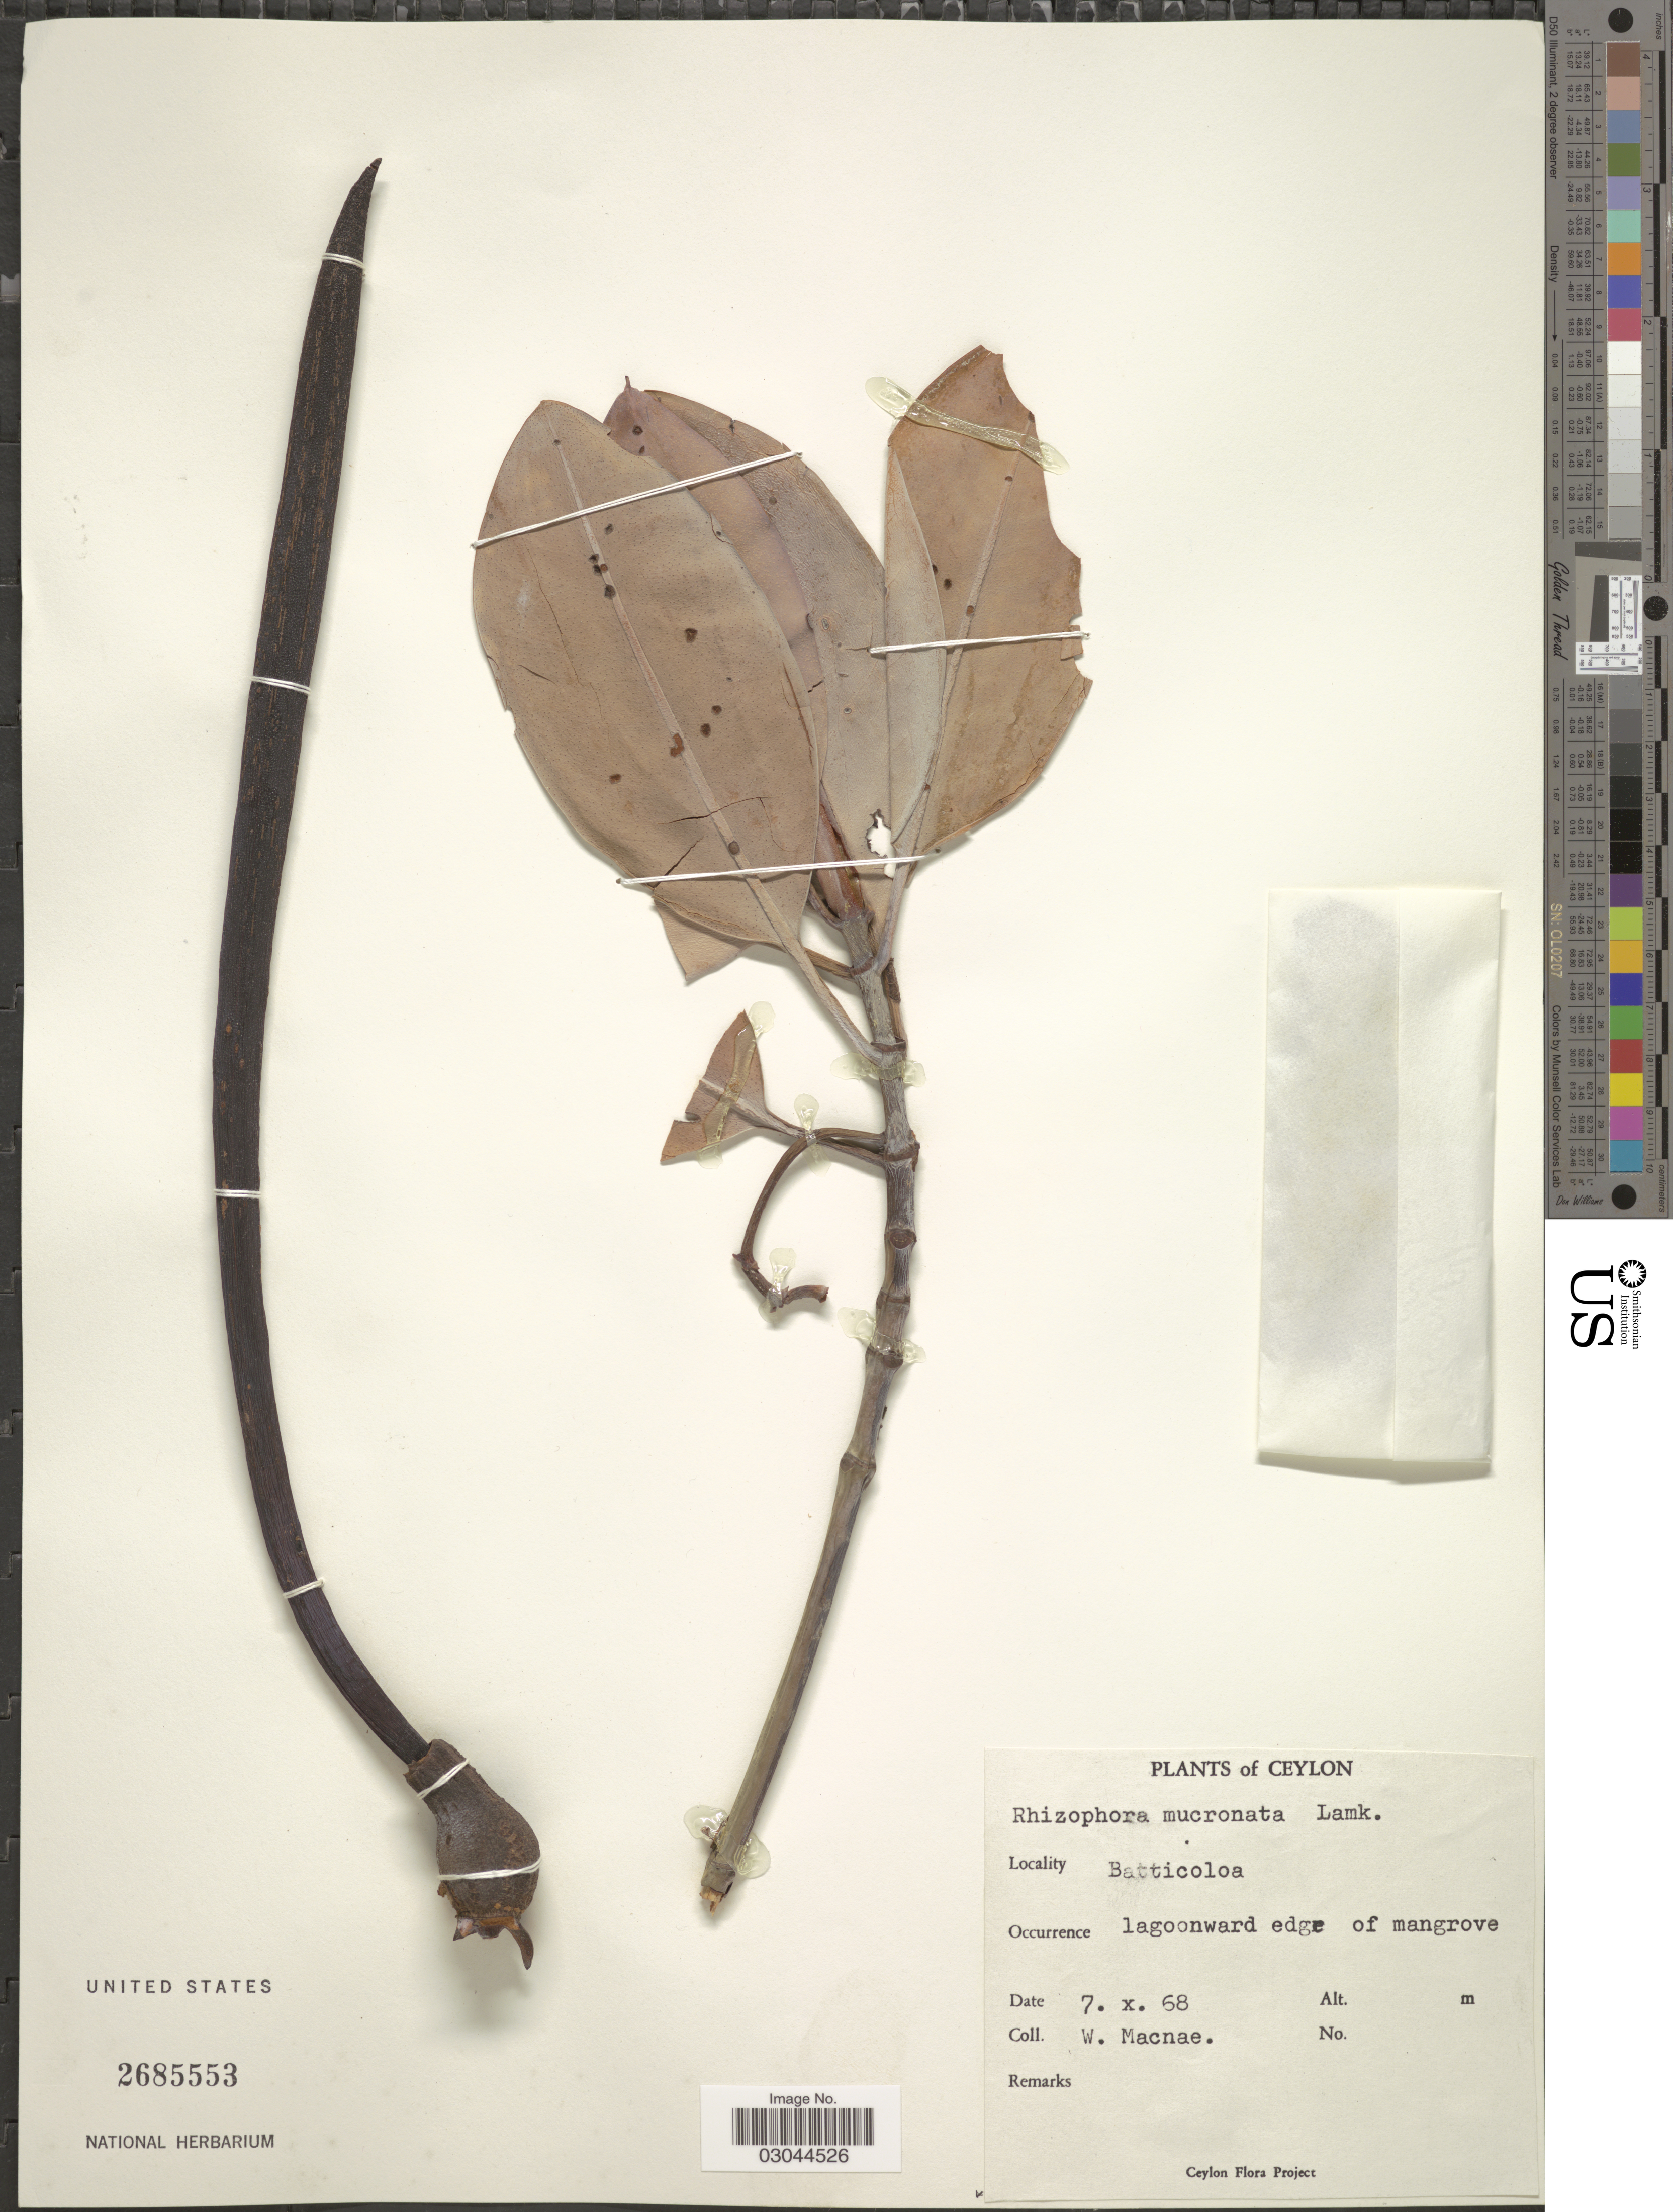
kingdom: Plantae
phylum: Tracheophyta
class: Magnoliopsida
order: Malpighiales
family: Rhizophoraceae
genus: Rhizophora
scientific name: Rhizophora mucronata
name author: Lam.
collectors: W. MacNae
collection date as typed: Transcribed d/m/y: 7/10/68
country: Sri Lanka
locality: Ceylon. Batticoloa, lagoonward edge of mangrove.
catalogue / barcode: US 2685553